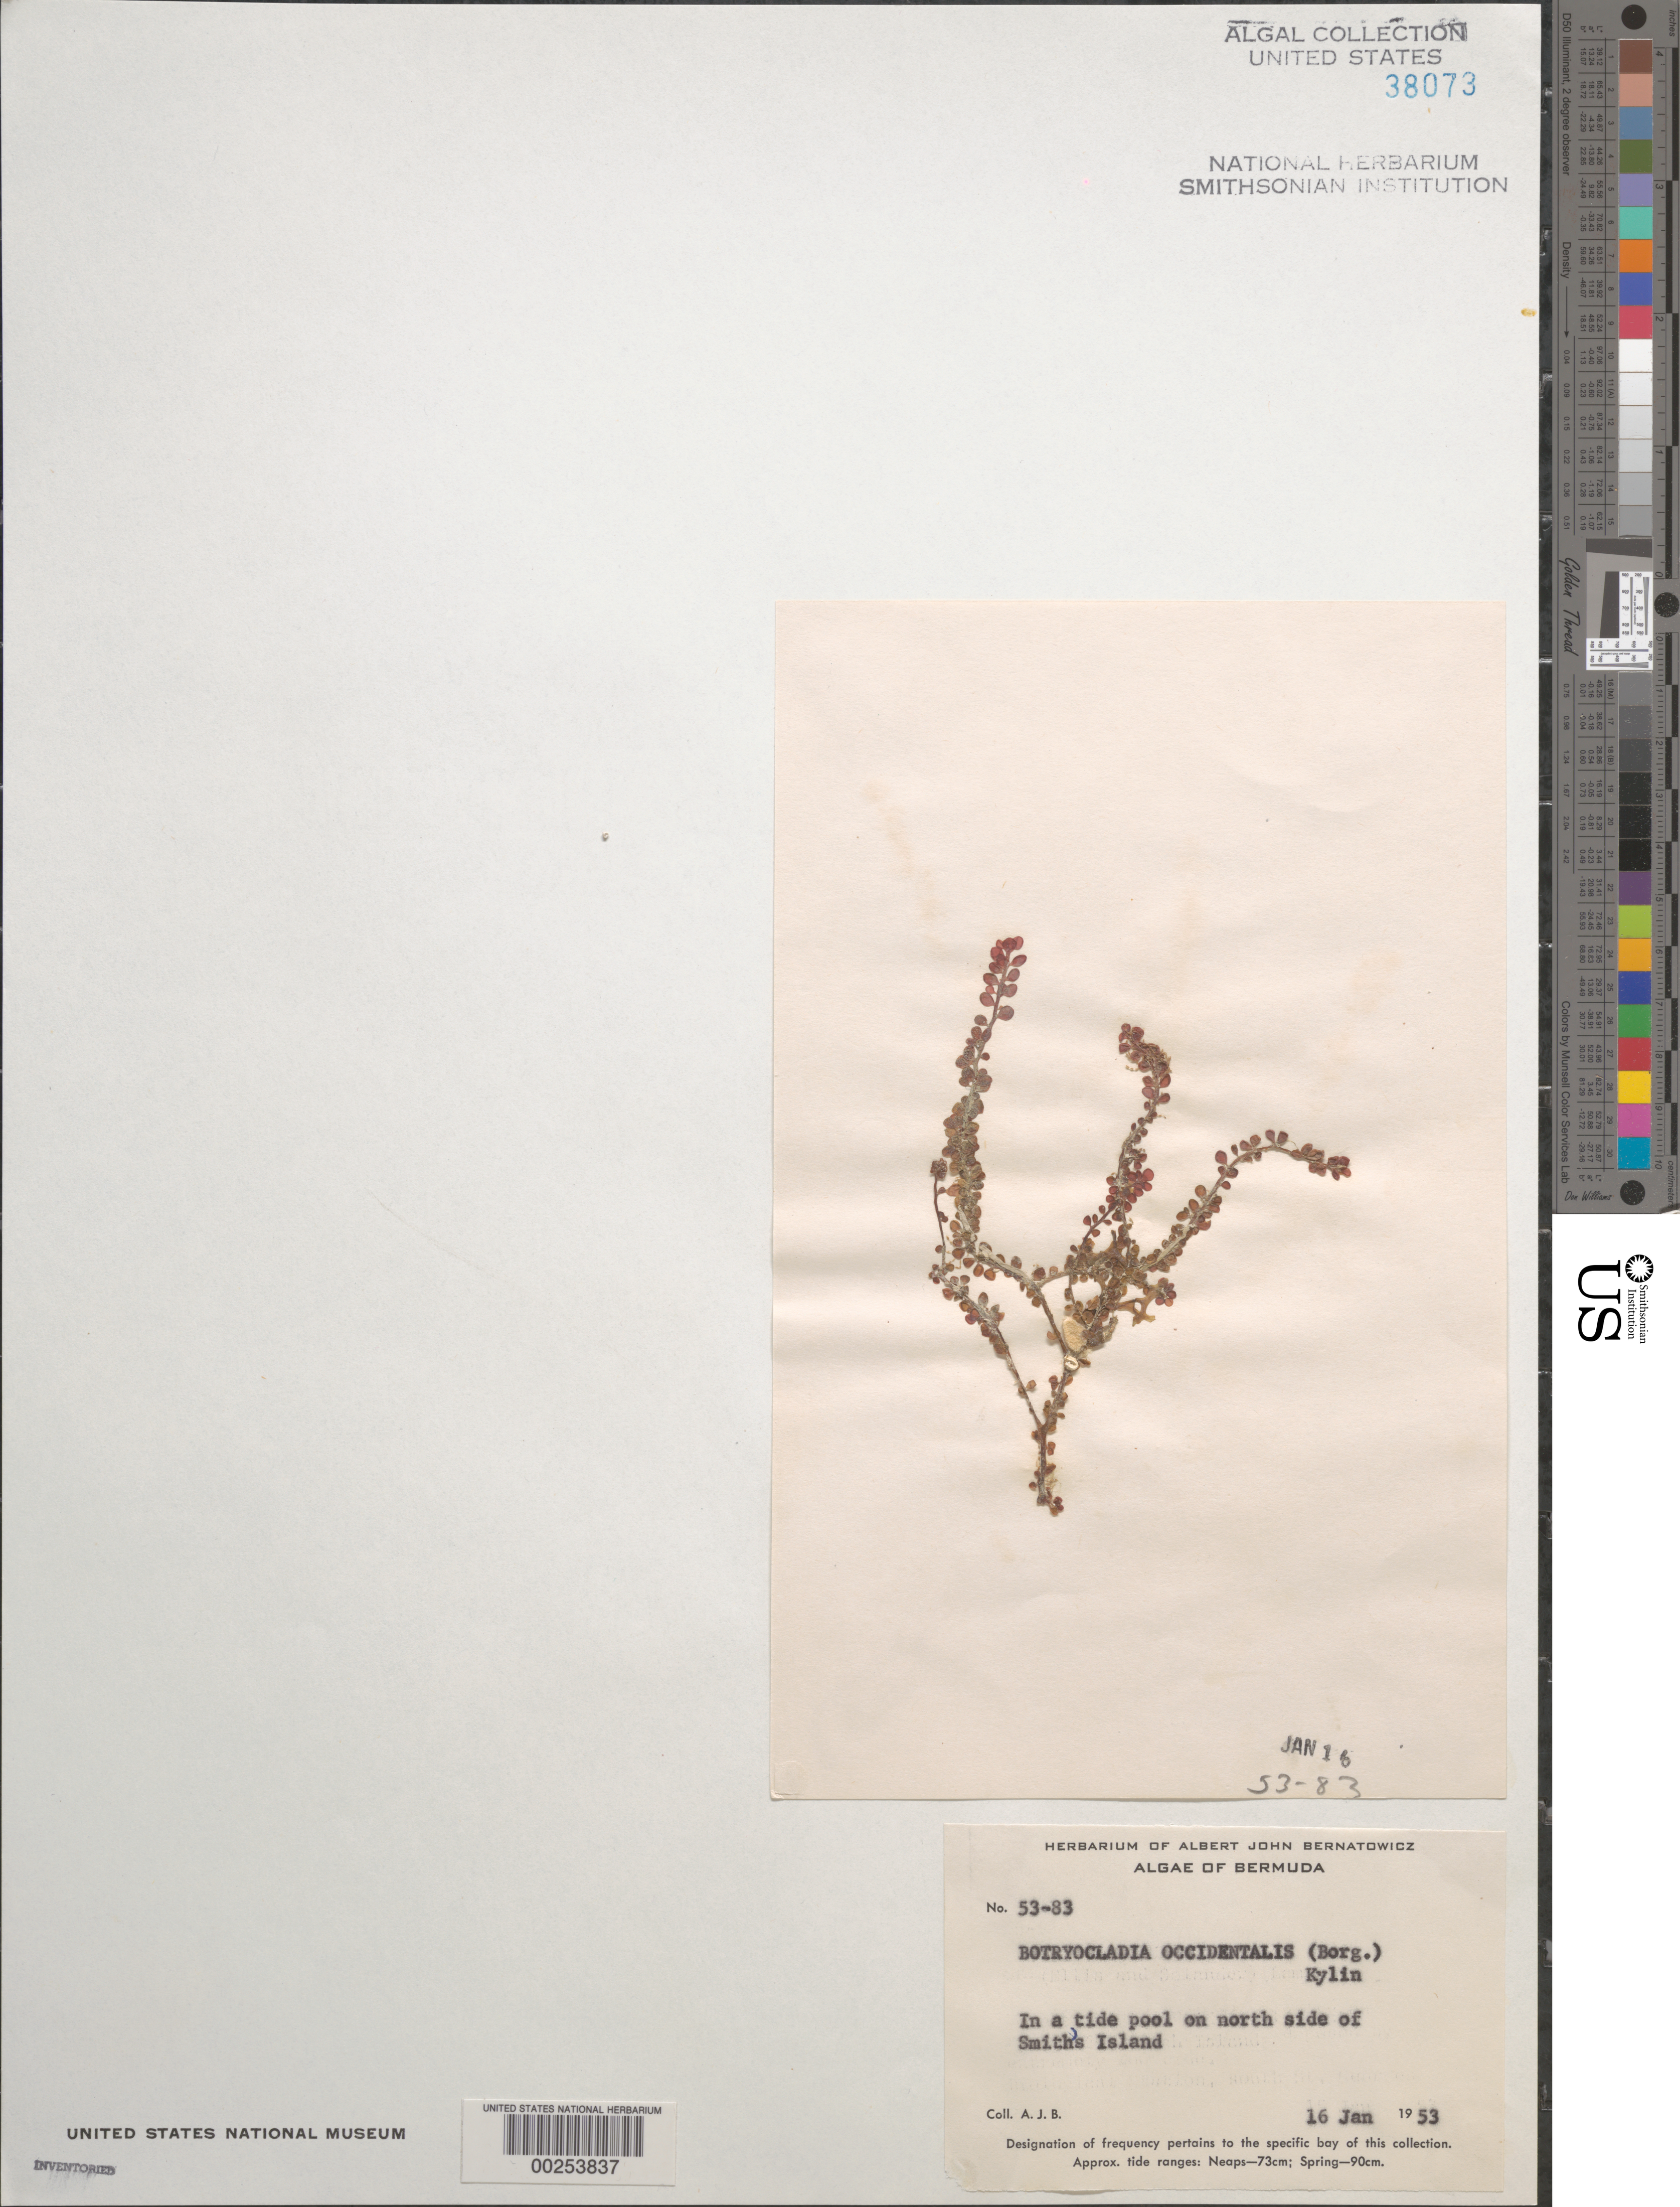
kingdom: Plantae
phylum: Rhodophyta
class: Florideophyceae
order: Rhodymeniales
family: Rhodymeniaceae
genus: Botryocladia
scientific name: Botryocladia occidentalis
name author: (Børgesen) Kylin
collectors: A. Bernatowicz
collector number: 53-83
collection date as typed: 16 Jan 1953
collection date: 1953-01-16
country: Bermuda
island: Smith's Island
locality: North side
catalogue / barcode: US 38073